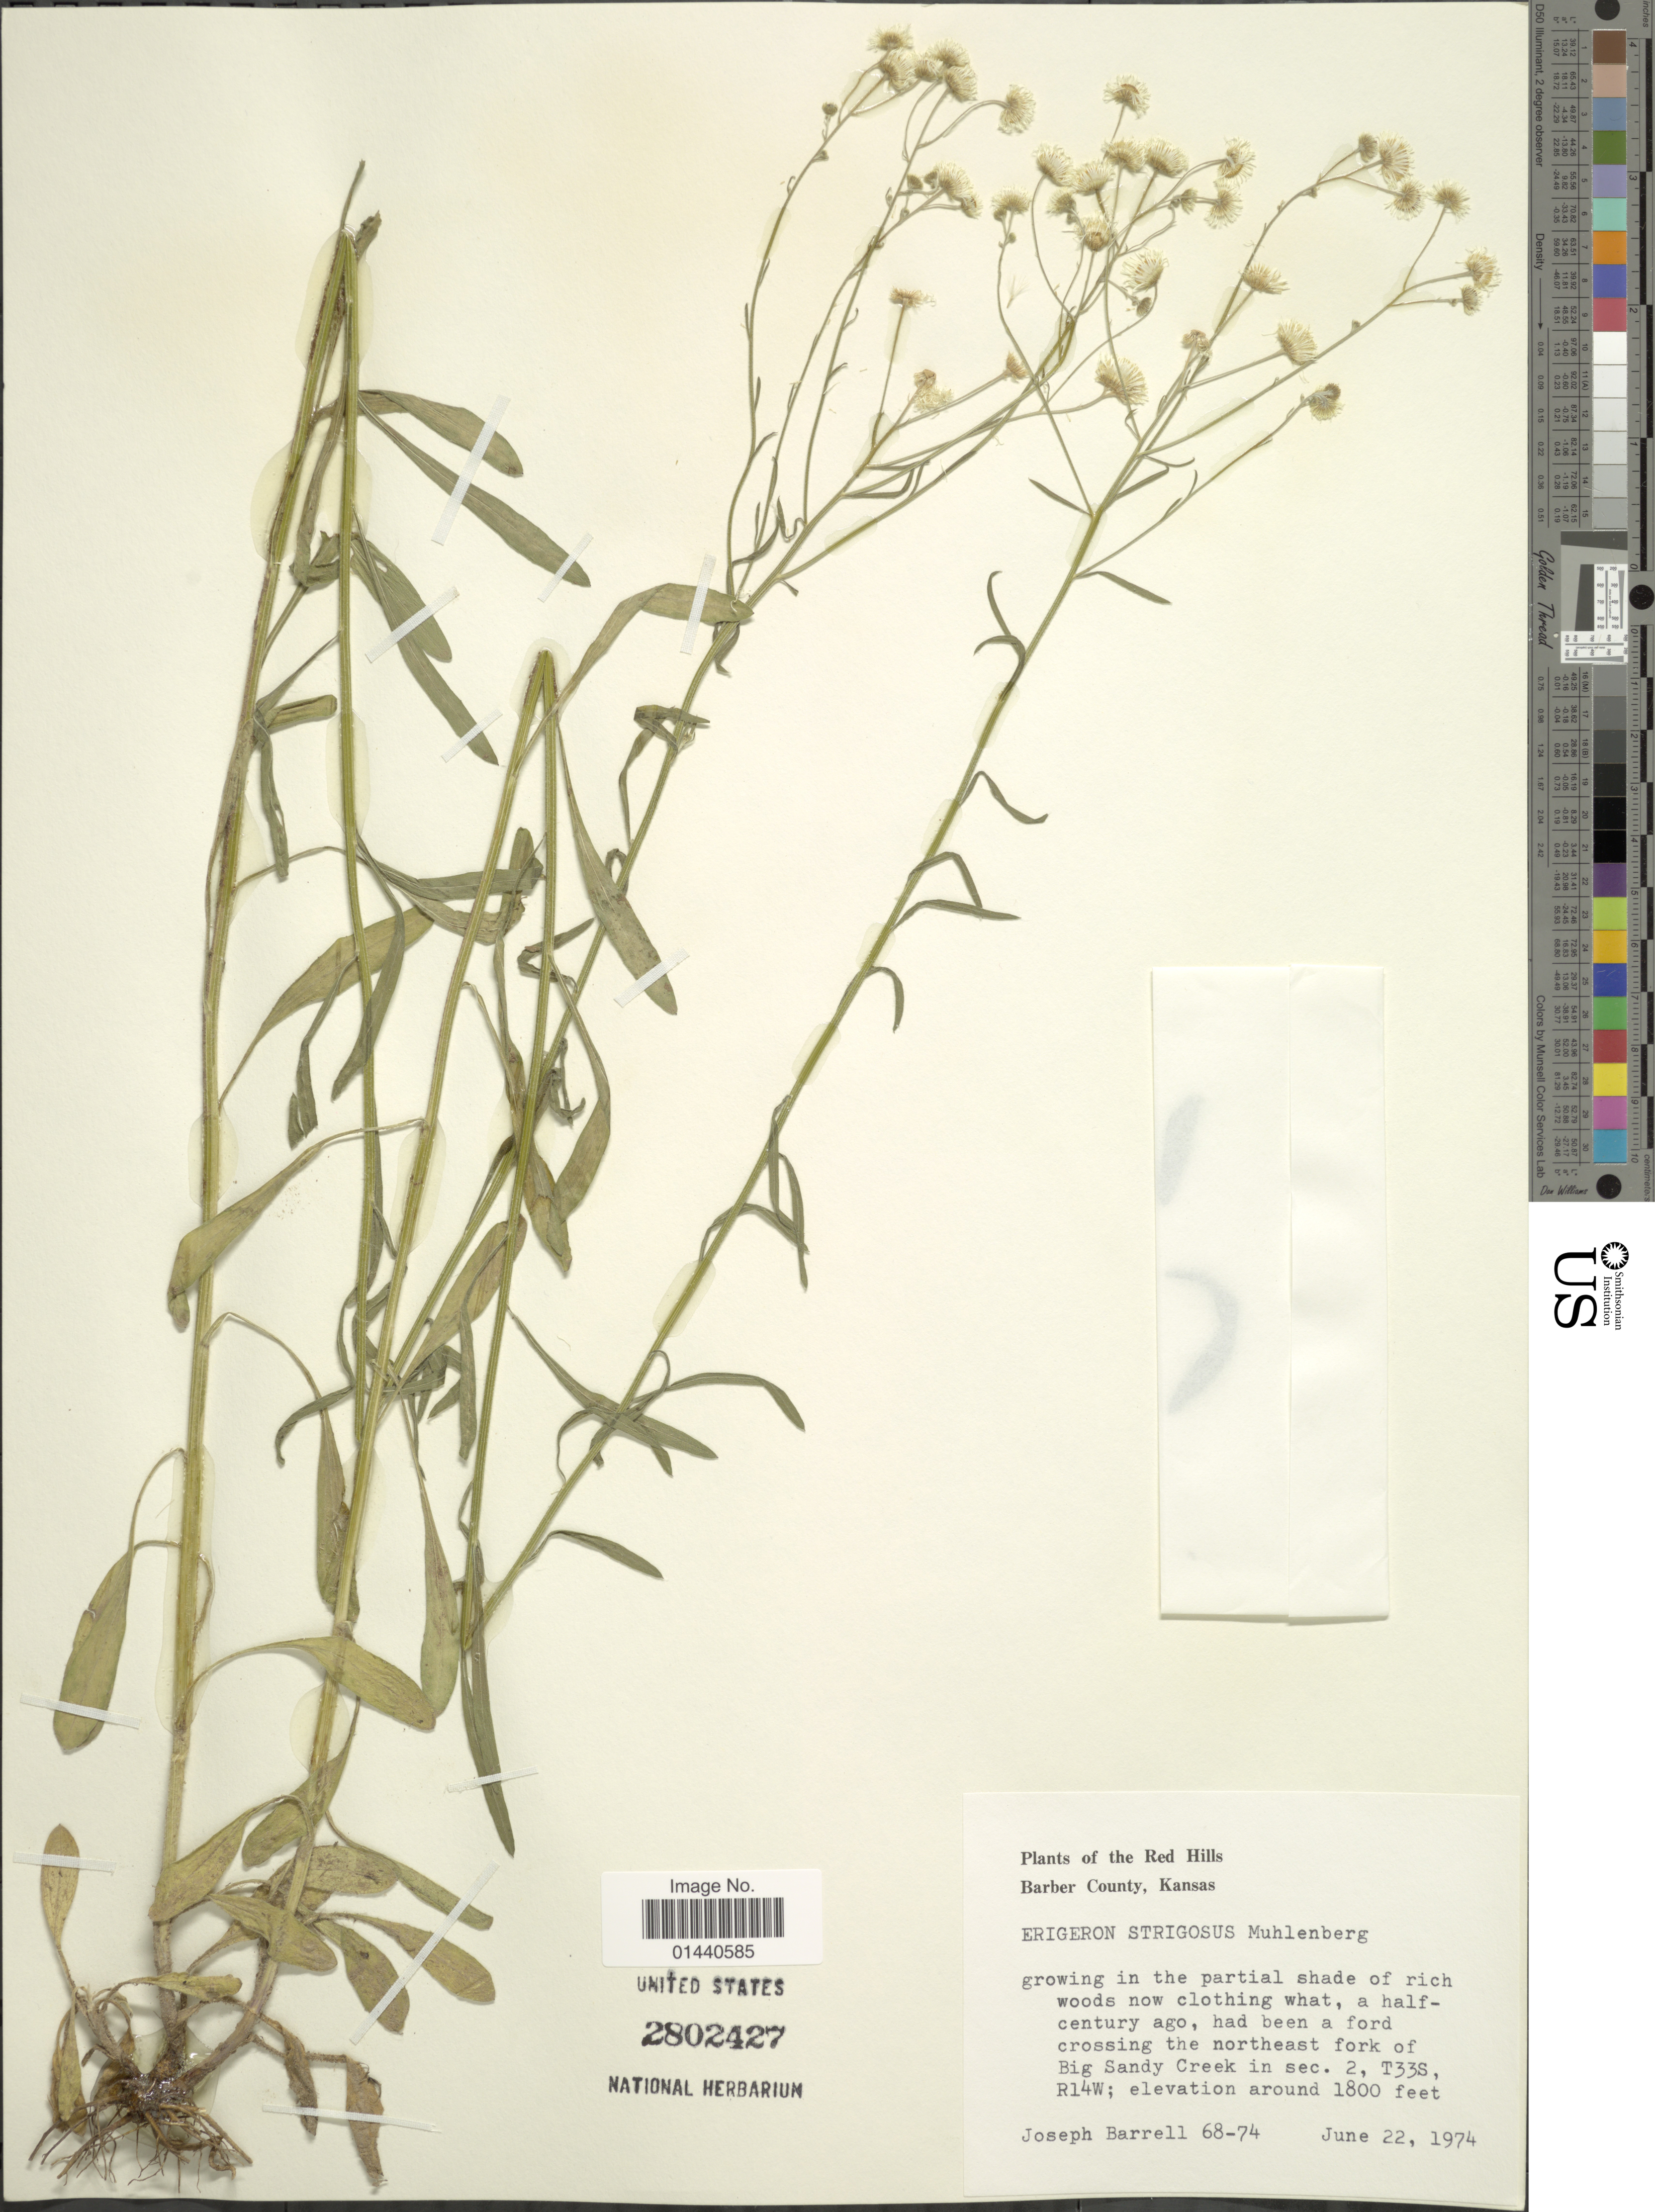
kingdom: Plantae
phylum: Tracheophyta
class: Magnoliopsida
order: Asterales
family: Asteraceae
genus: Erigeron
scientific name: Erigeron strigosus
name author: Muhl. ex Willd.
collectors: J. Barrell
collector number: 68-74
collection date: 1974-06-22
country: United States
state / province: Kansas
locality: The Red Hills Barber County. The northeast fork of Big Sandy Creek in sec. 2, T33S, R14W.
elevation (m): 549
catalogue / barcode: US 2802427